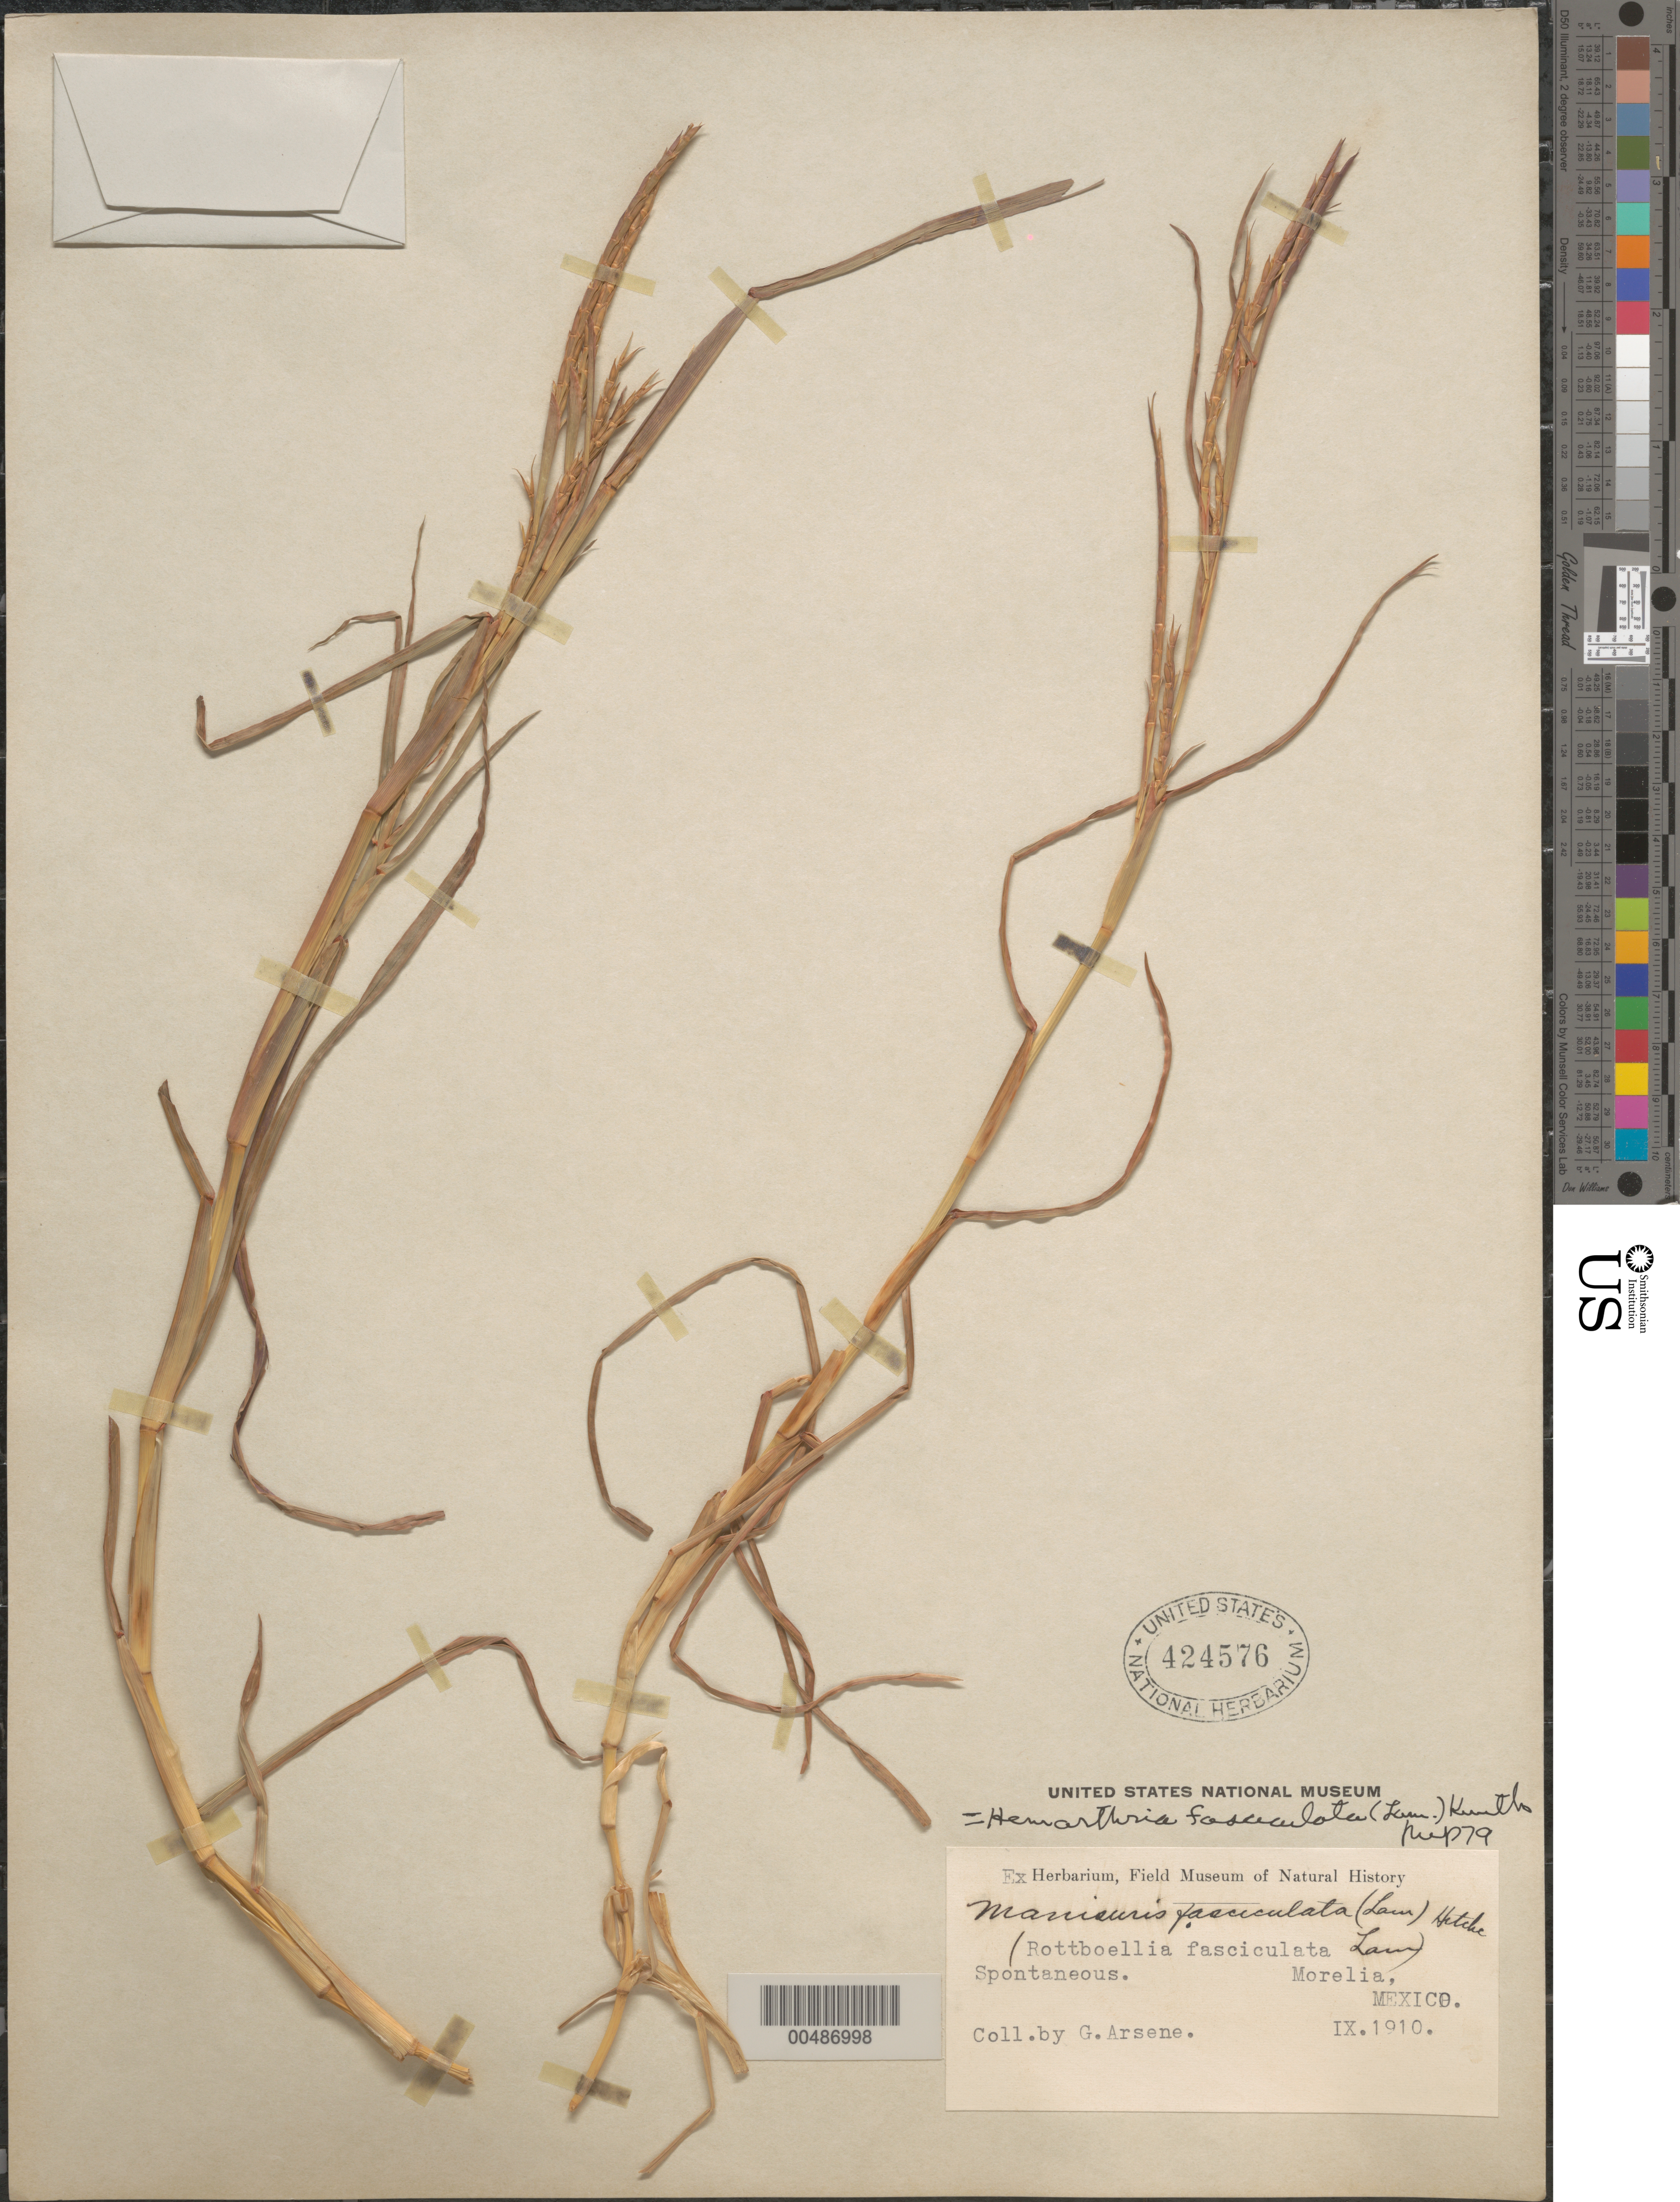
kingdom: Plantae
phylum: Tracheophyta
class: Liliopsida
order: Poales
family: Poaceae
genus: Hemarthria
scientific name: Hemarthria altissima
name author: (Poir.) Stapf & C. E. Hubb.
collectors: Bro. G. Arsène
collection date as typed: Sep 1910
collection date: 1910-09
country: Mexico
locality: Morelia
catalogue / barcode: US 424576